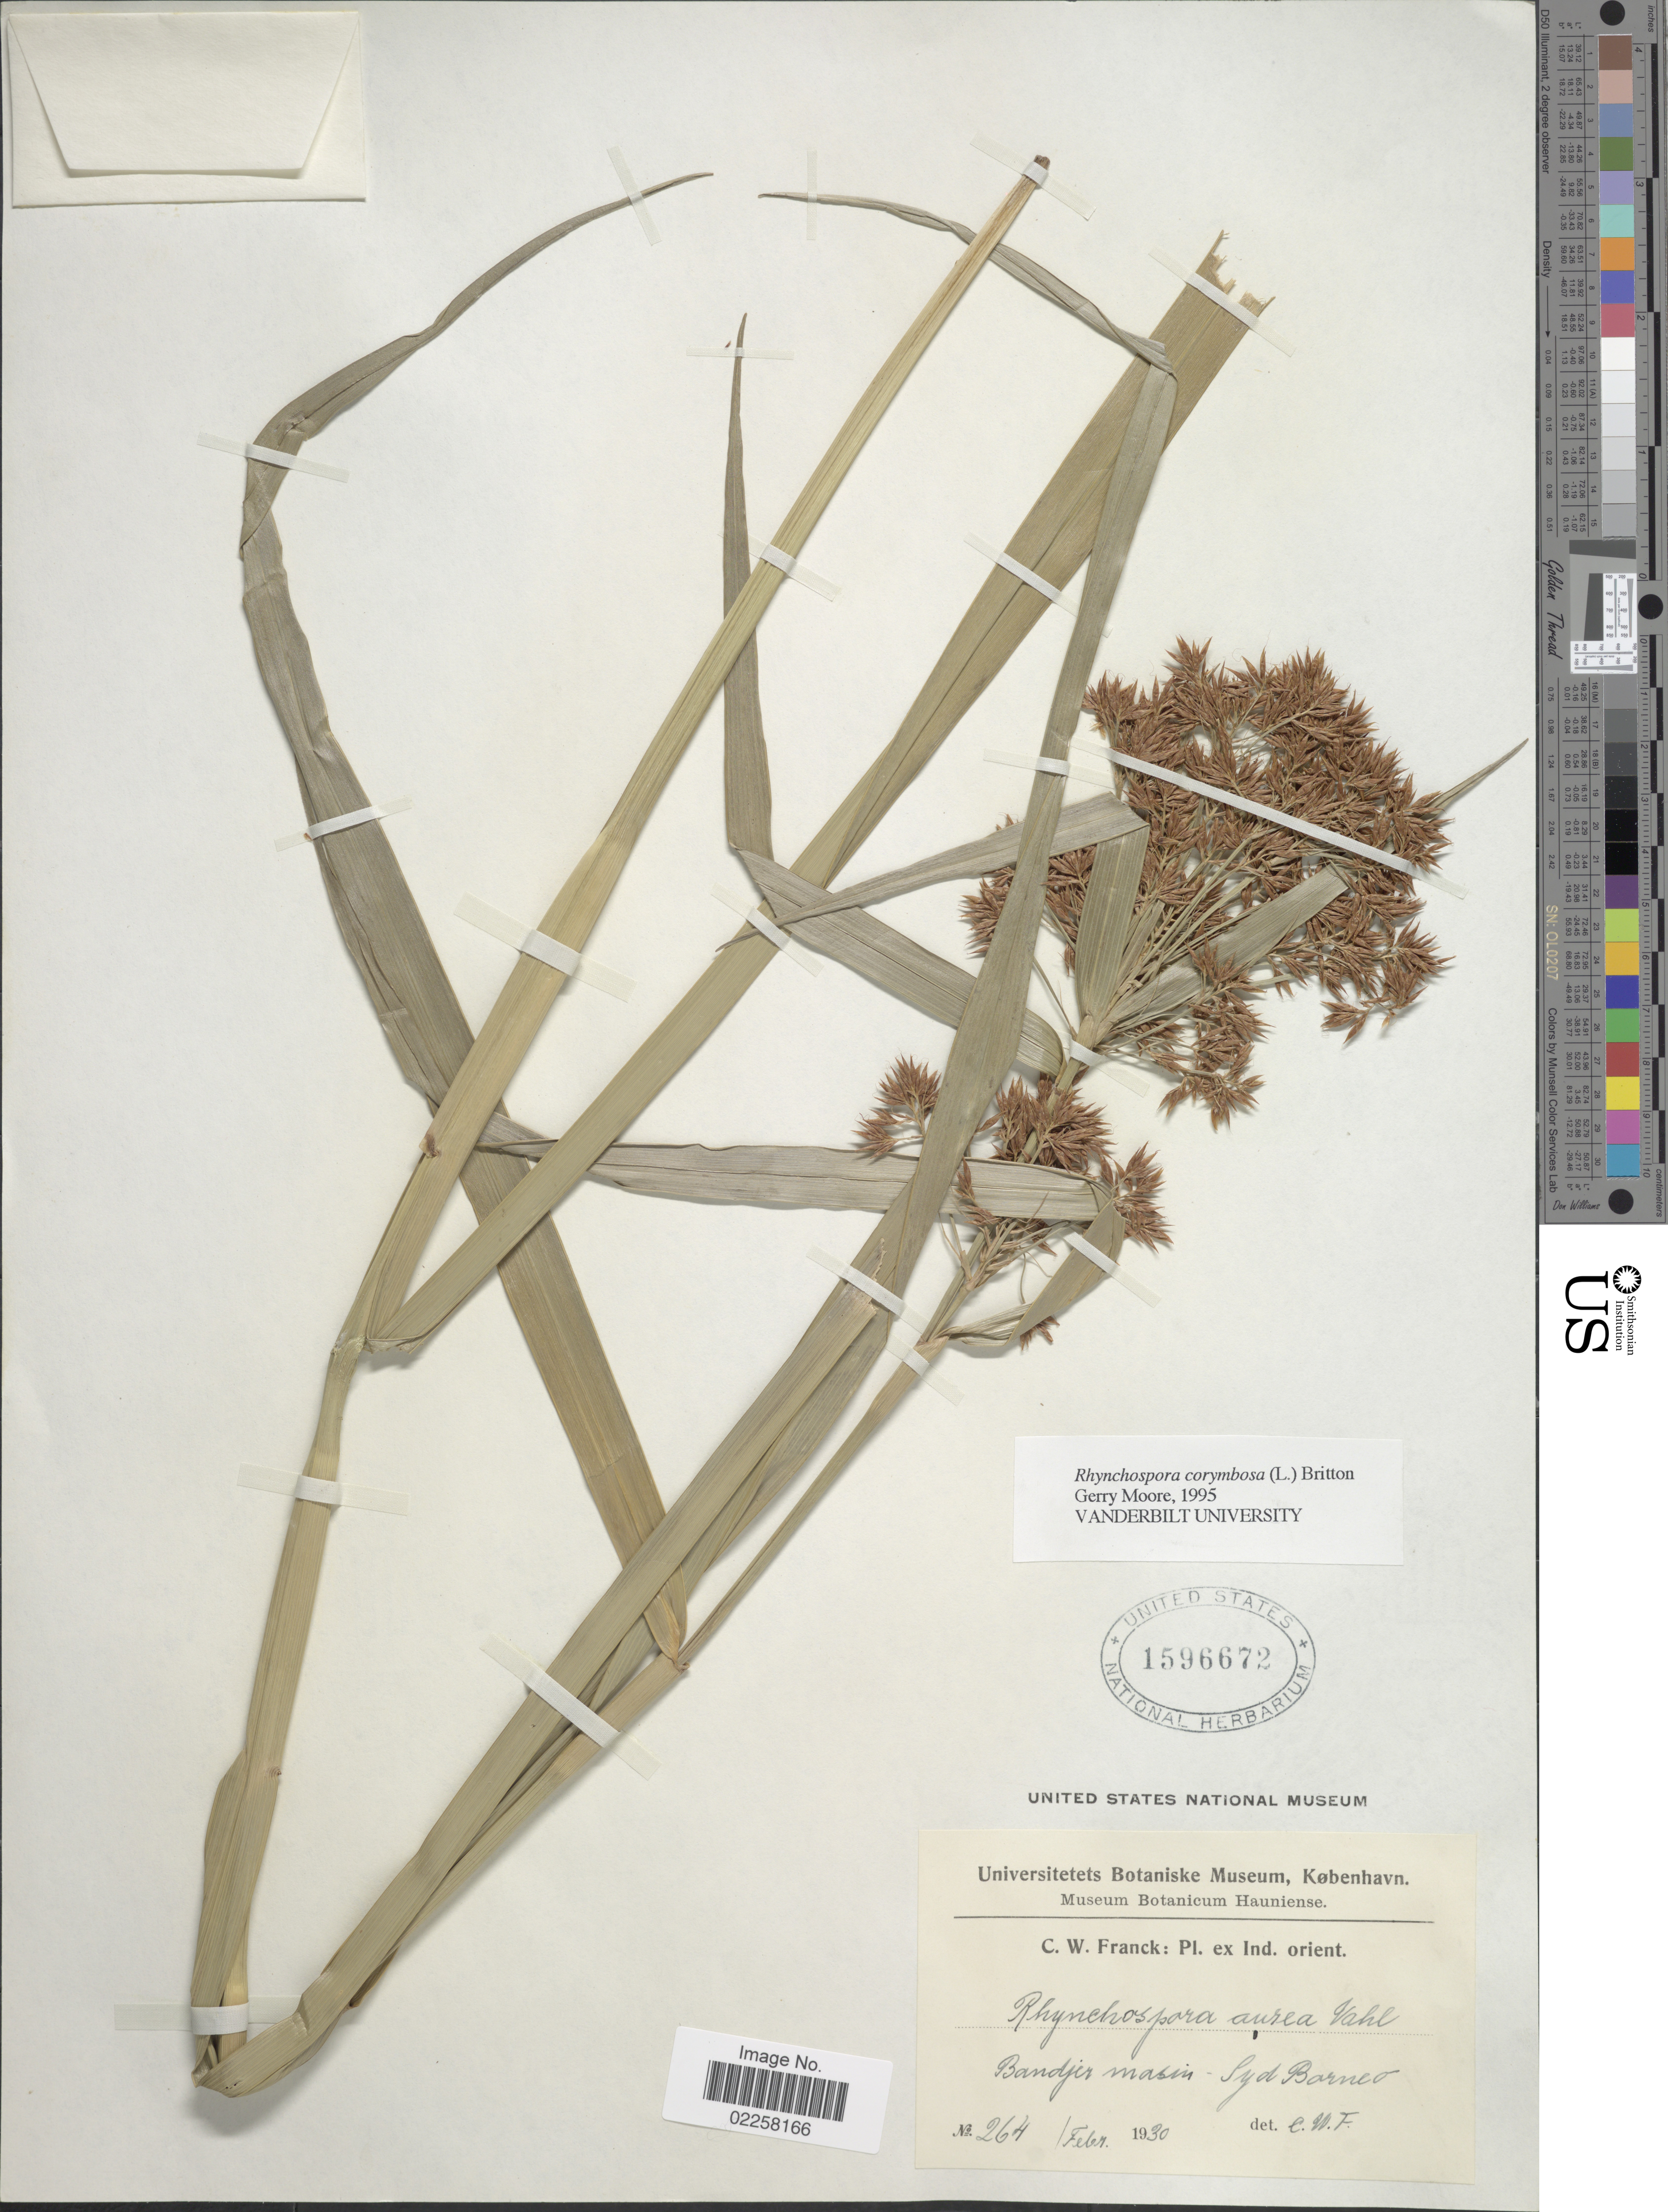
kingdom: Plantae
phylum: Tracheophyta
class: Liliopsida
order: Poales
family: Cyperaceae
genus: Rhynchospora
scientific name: Rhynchospora corymbosa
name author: (L.) Britton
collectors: C. Franck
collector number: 264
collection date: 1930-02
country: Indonesia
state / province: Kalimantan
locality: Ind. orient. Banjarmasin - Syd Borneo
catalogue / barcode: US 1596672